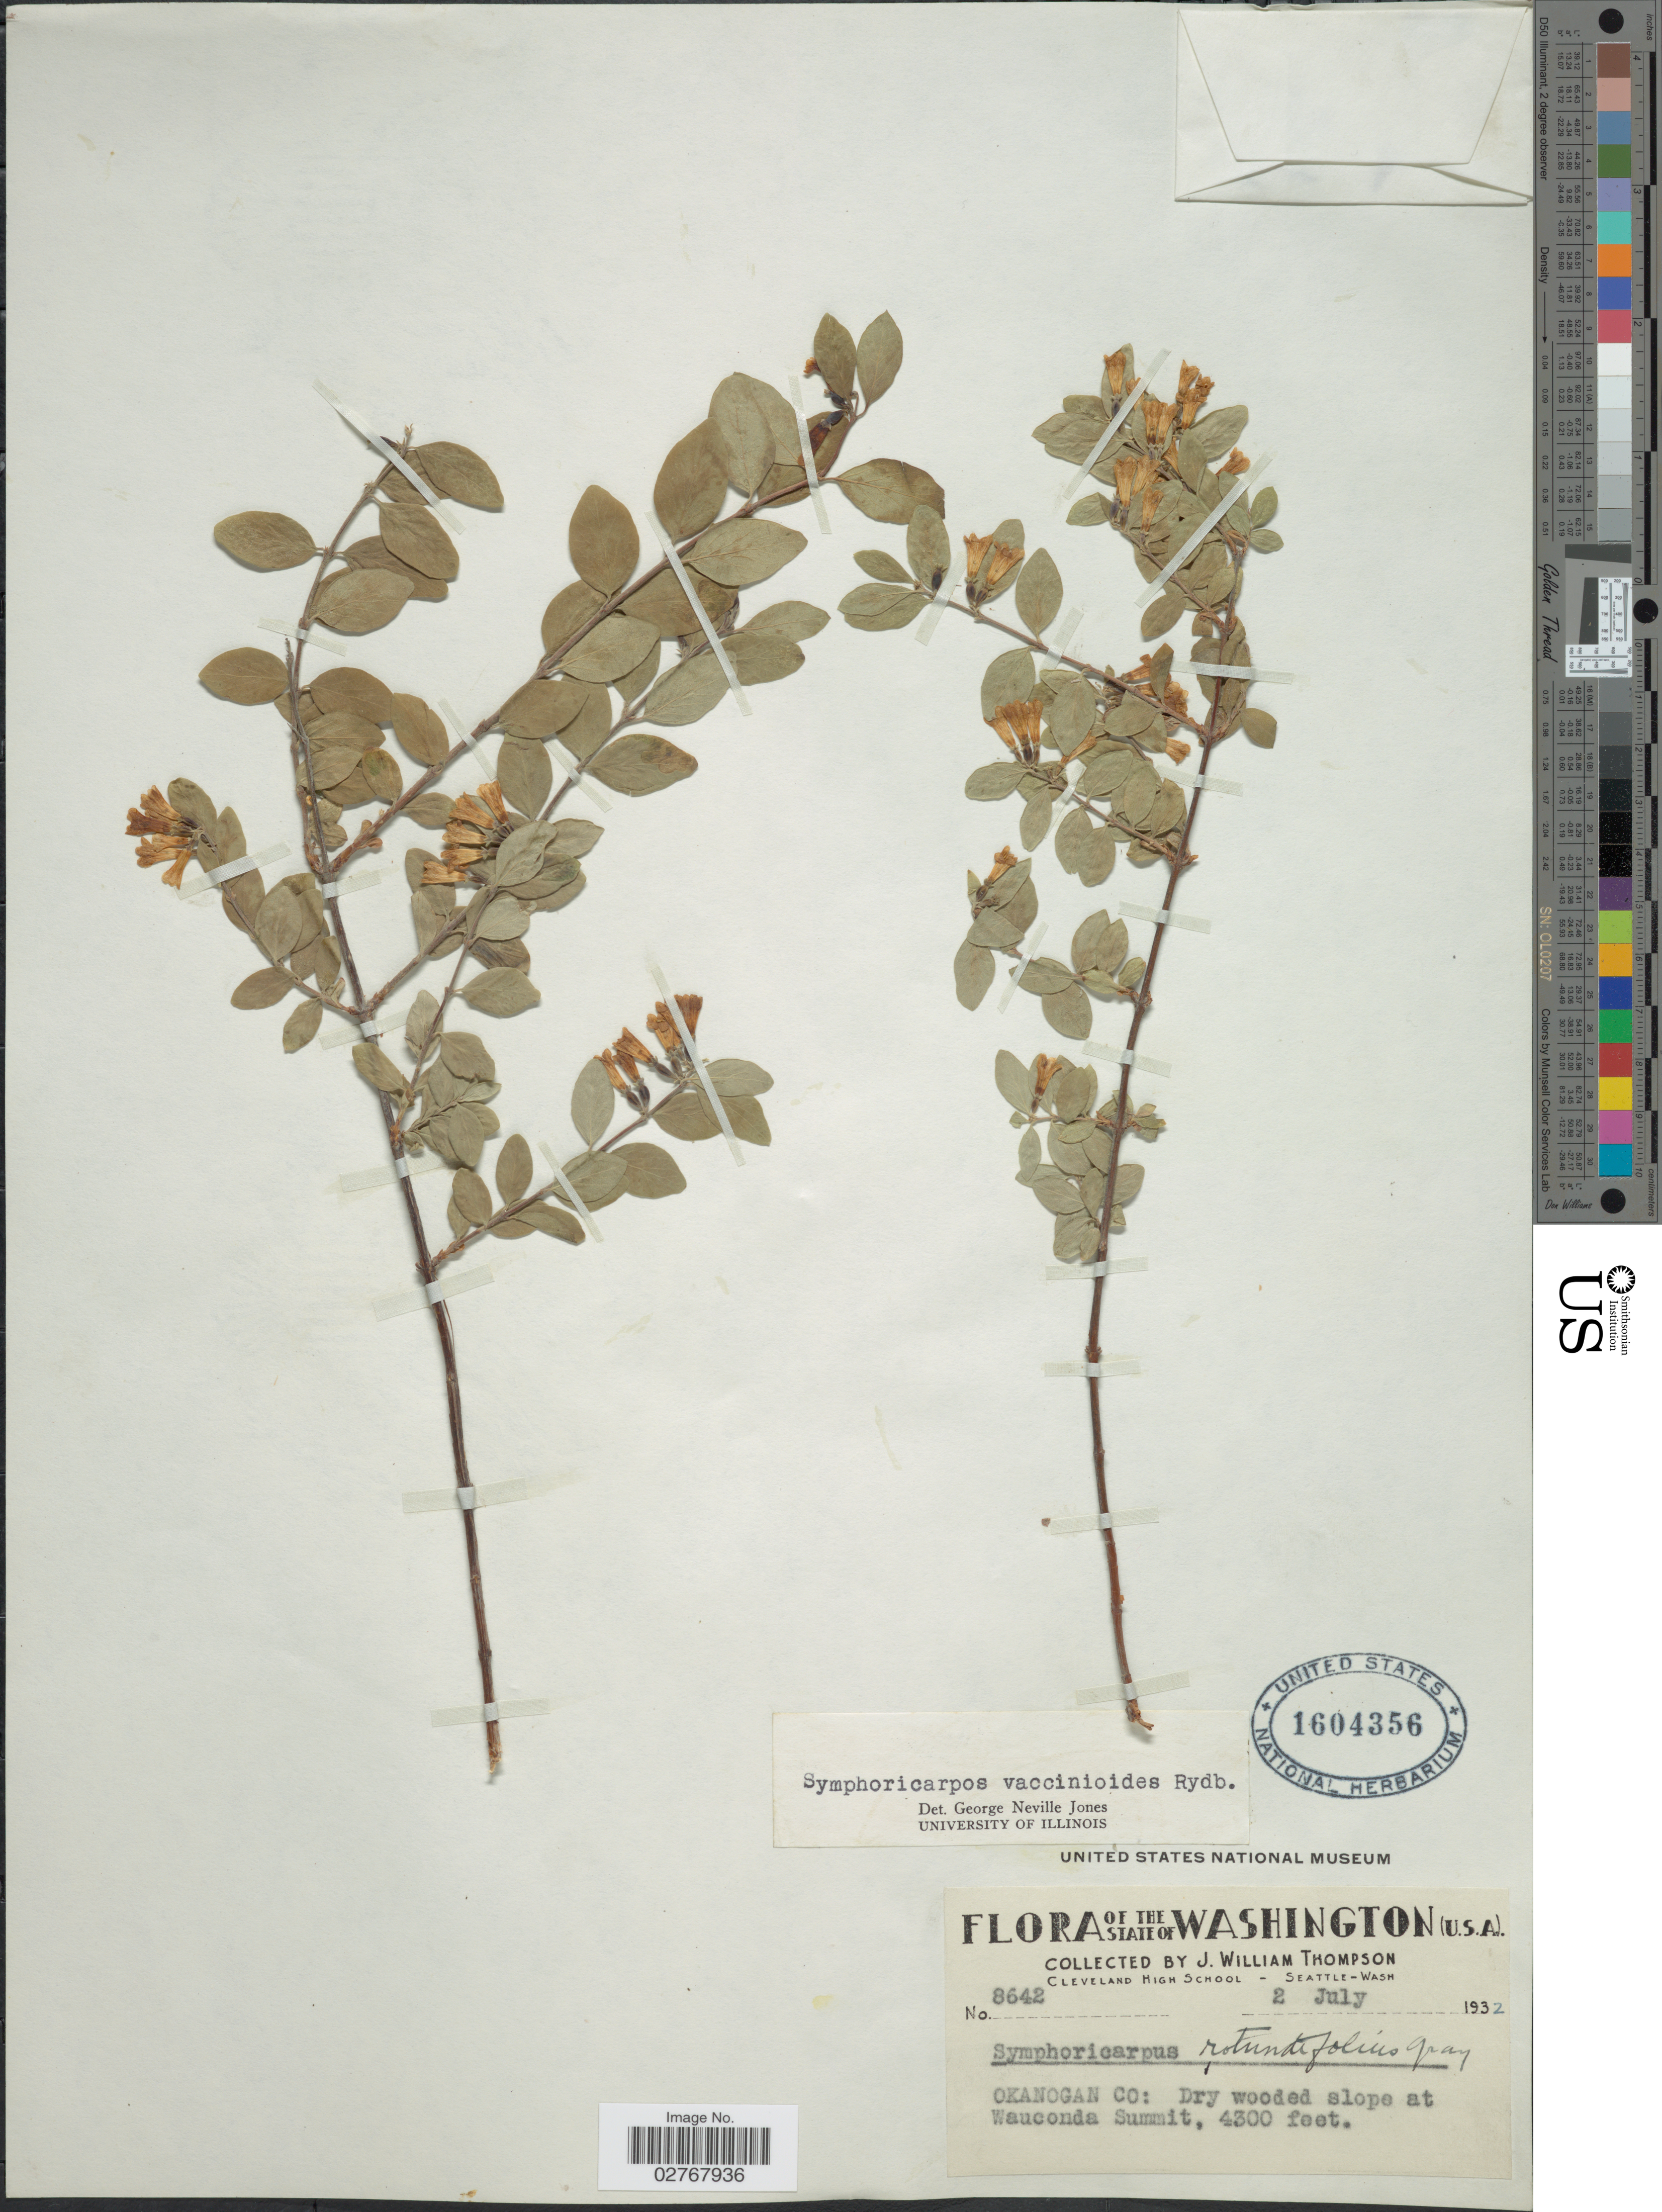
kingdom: Plantae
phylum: Tracheophyta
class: Magnoliopsida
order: Dipsacales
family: Caprifoliaceae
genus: Symphoricarpos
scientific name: Symphoricarpos vaccinioides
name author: Rydb.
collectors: J. W. Thompson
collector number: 8642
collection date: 1932-07-02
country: United States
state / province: Washington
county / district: Okanogan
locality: Okanogan Co: Dry wooded slope at Wauconda summit.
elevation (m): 1311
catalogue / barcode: US 1604356